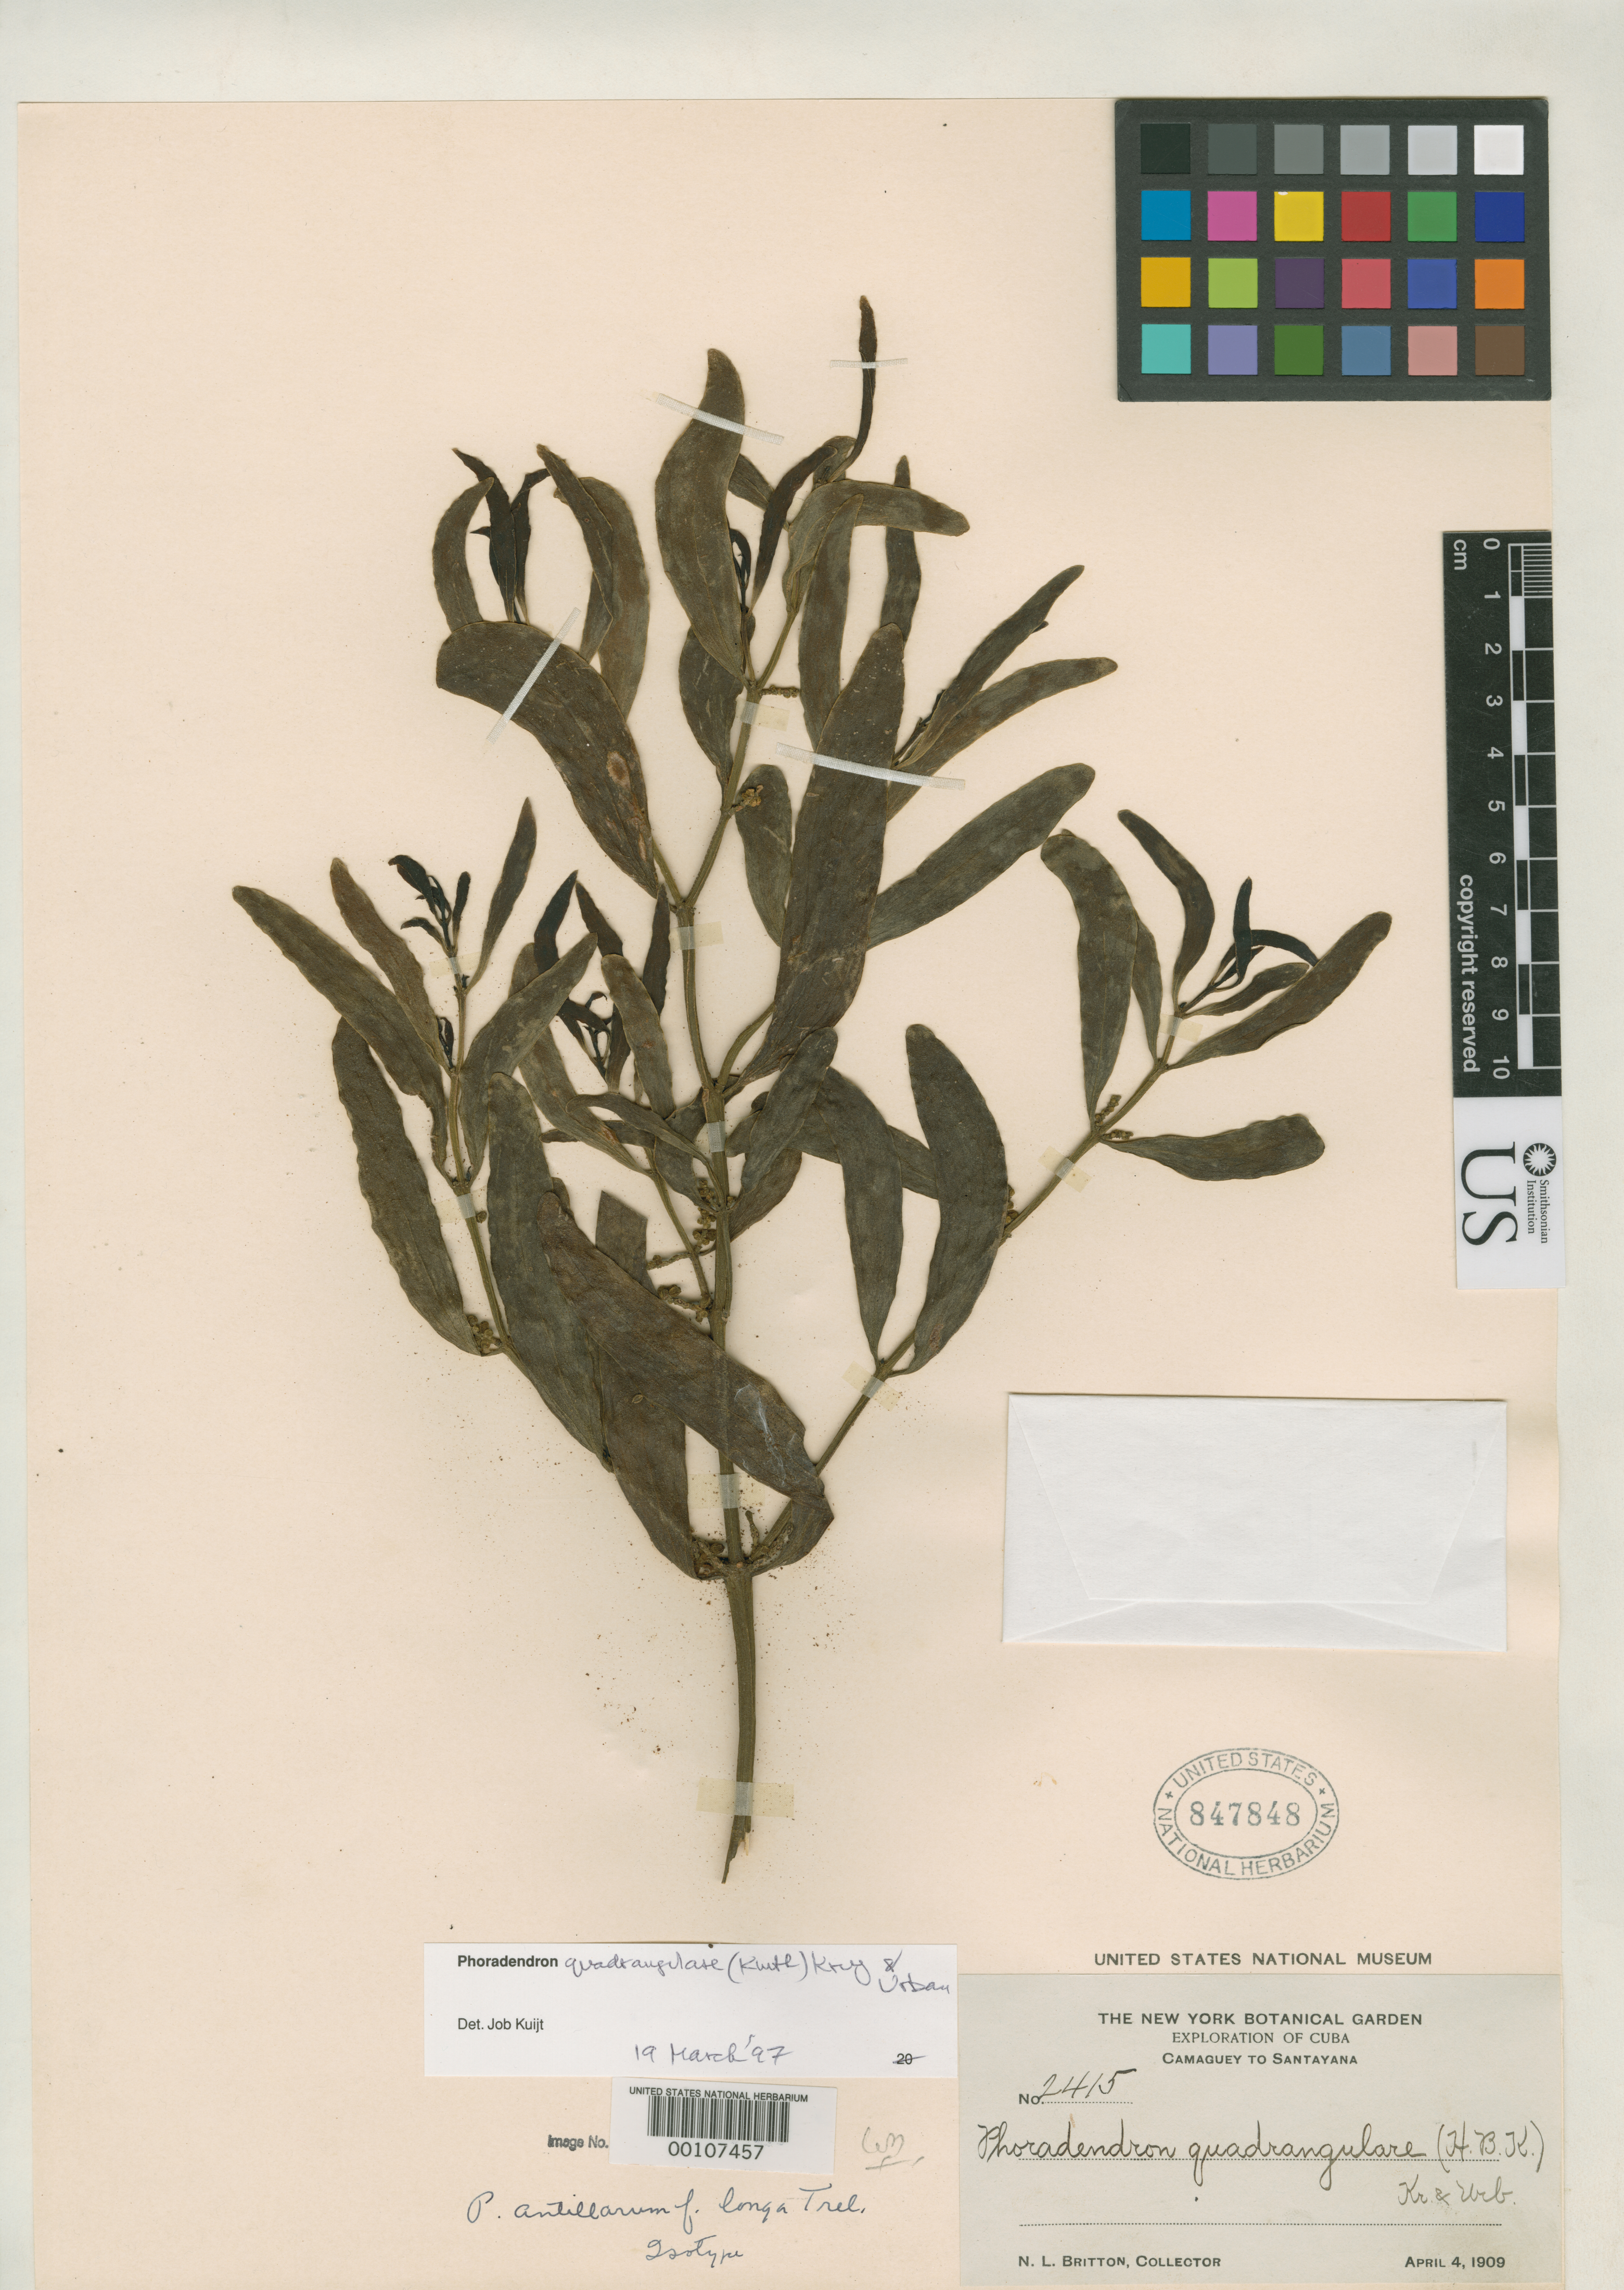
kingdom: Plantae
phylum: Tracheophyta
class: Magnoliopsida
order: Santalales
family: Viscaceae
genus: Phoradendron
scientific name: Phoradendron antillarum f. longum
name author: Trel.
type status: Isotype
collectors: N. Britton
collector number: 2415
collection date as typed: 04 Apr 1909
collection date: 1909-04-04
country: Cuba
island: Greater Antilles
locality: Camaguey to Santa Yana.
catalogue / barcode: US 847848